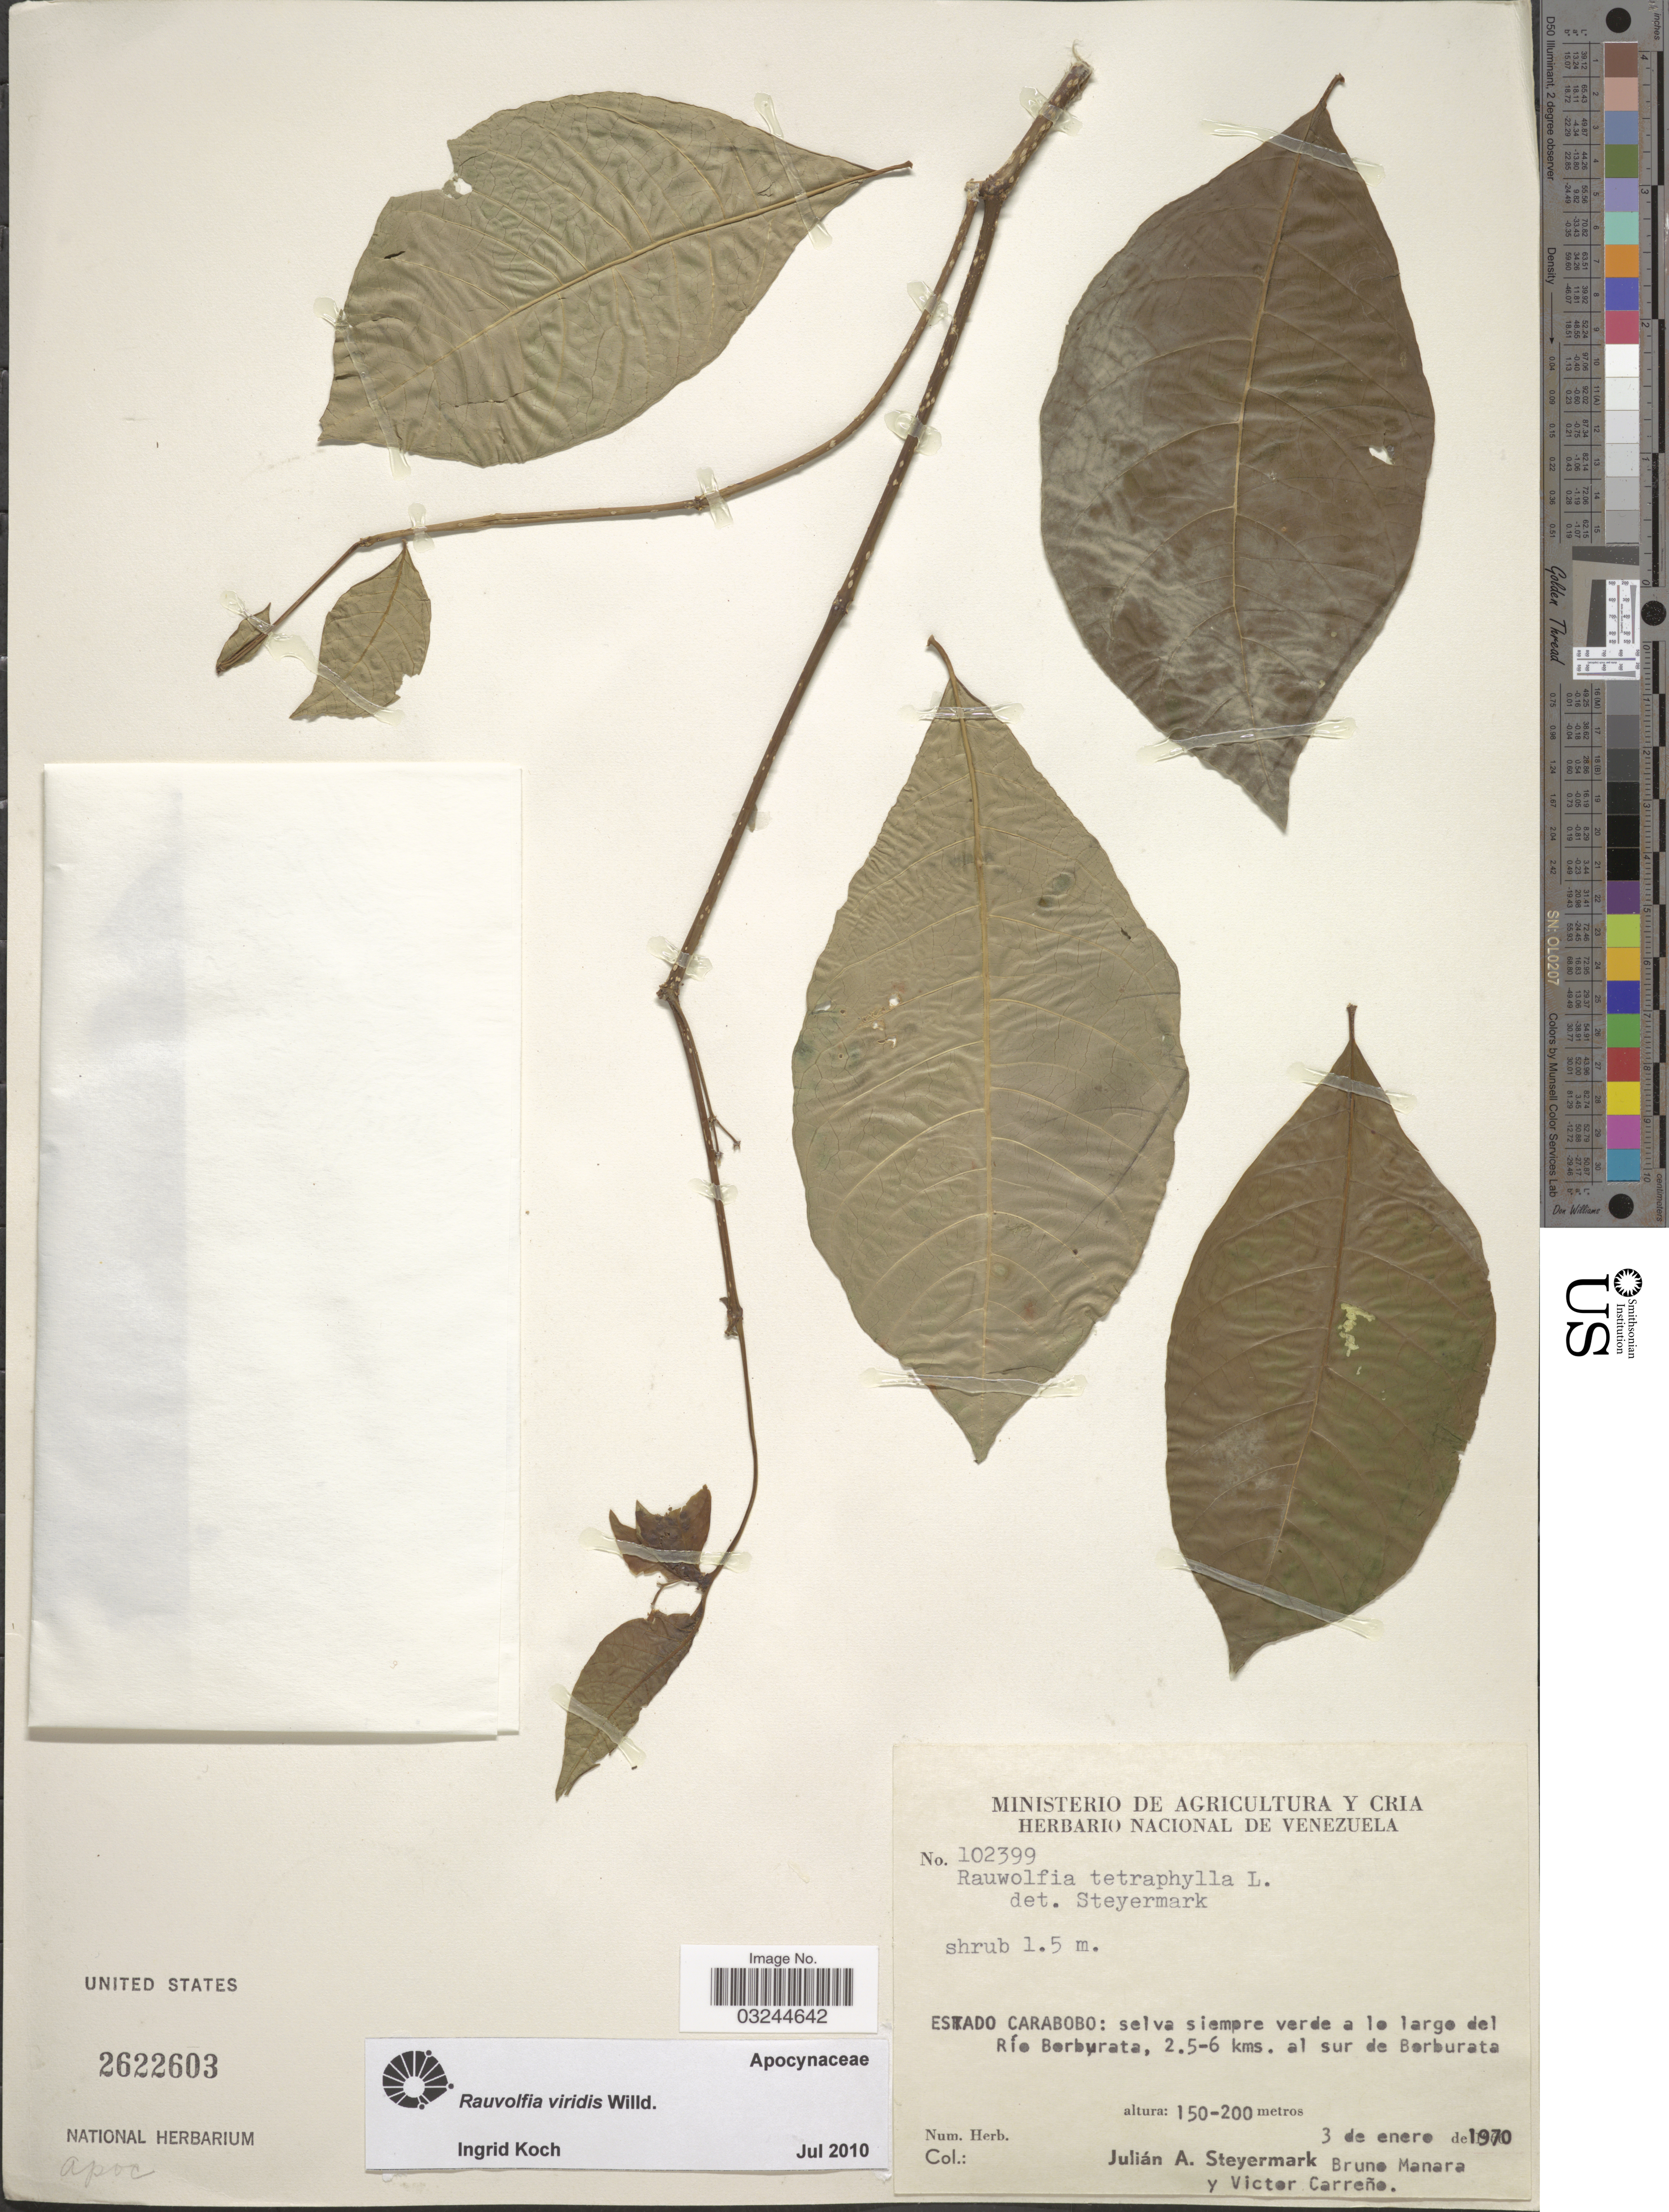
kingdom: Plantae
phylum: Tracheophyta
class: Magnoliopsida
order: Gentianales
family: Apocynaceae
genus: Rauvolfia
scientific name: Rauvolfia viridis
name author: Willd. ex Roem. & Schult.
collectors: J. Steyermark, B. Manara & V. Carreño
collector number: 102399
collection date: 1970-01-03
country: Venezuela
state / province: Carabobo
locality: Selva siempre verde a lo largo del Río Borburata, 2.5-6 kms. al sur de Borburata.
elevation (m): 150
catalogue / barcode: US 2622603